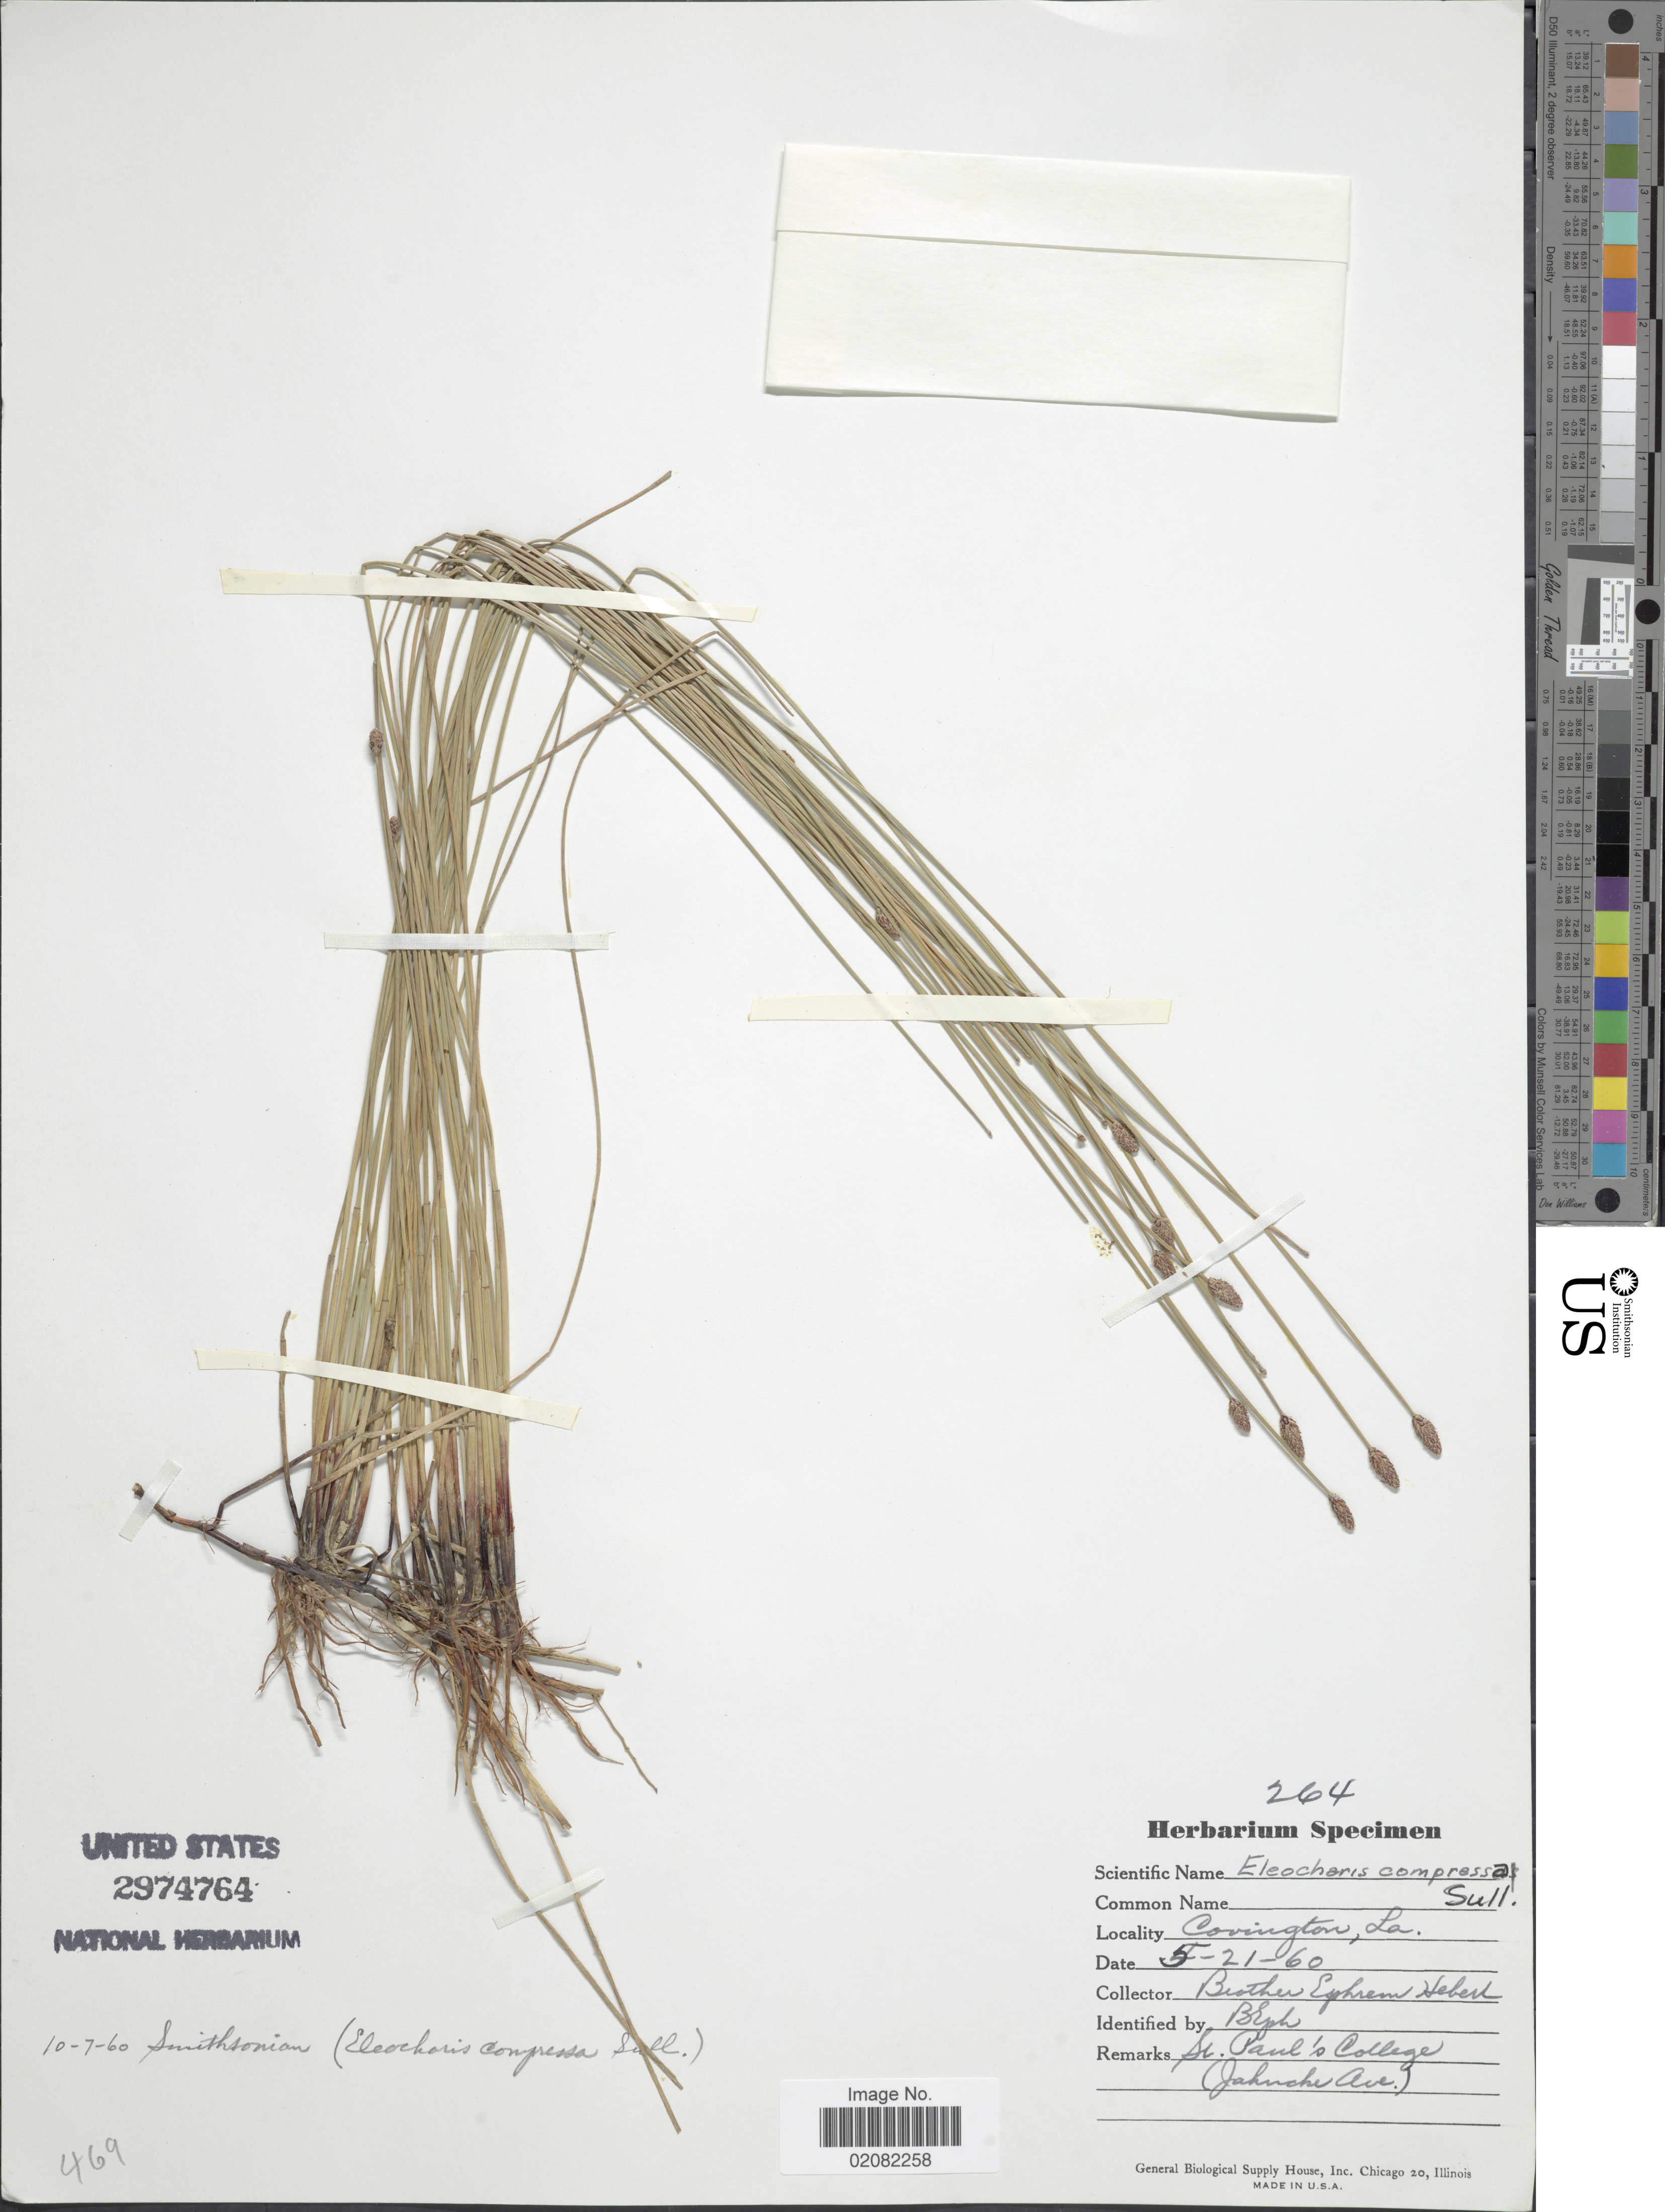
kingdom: Plantae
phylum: Tracheophyta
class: Liliopsida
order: Poales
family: Cyperaceae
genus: Eleocharis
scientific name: Eleocharis compressa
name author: Sull.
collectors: E. Hebert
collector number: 264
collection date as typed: Transcribed d/m/y: 21/5/60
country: United States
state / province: Louisiana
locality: Covington, La.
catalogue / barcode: US 2974764